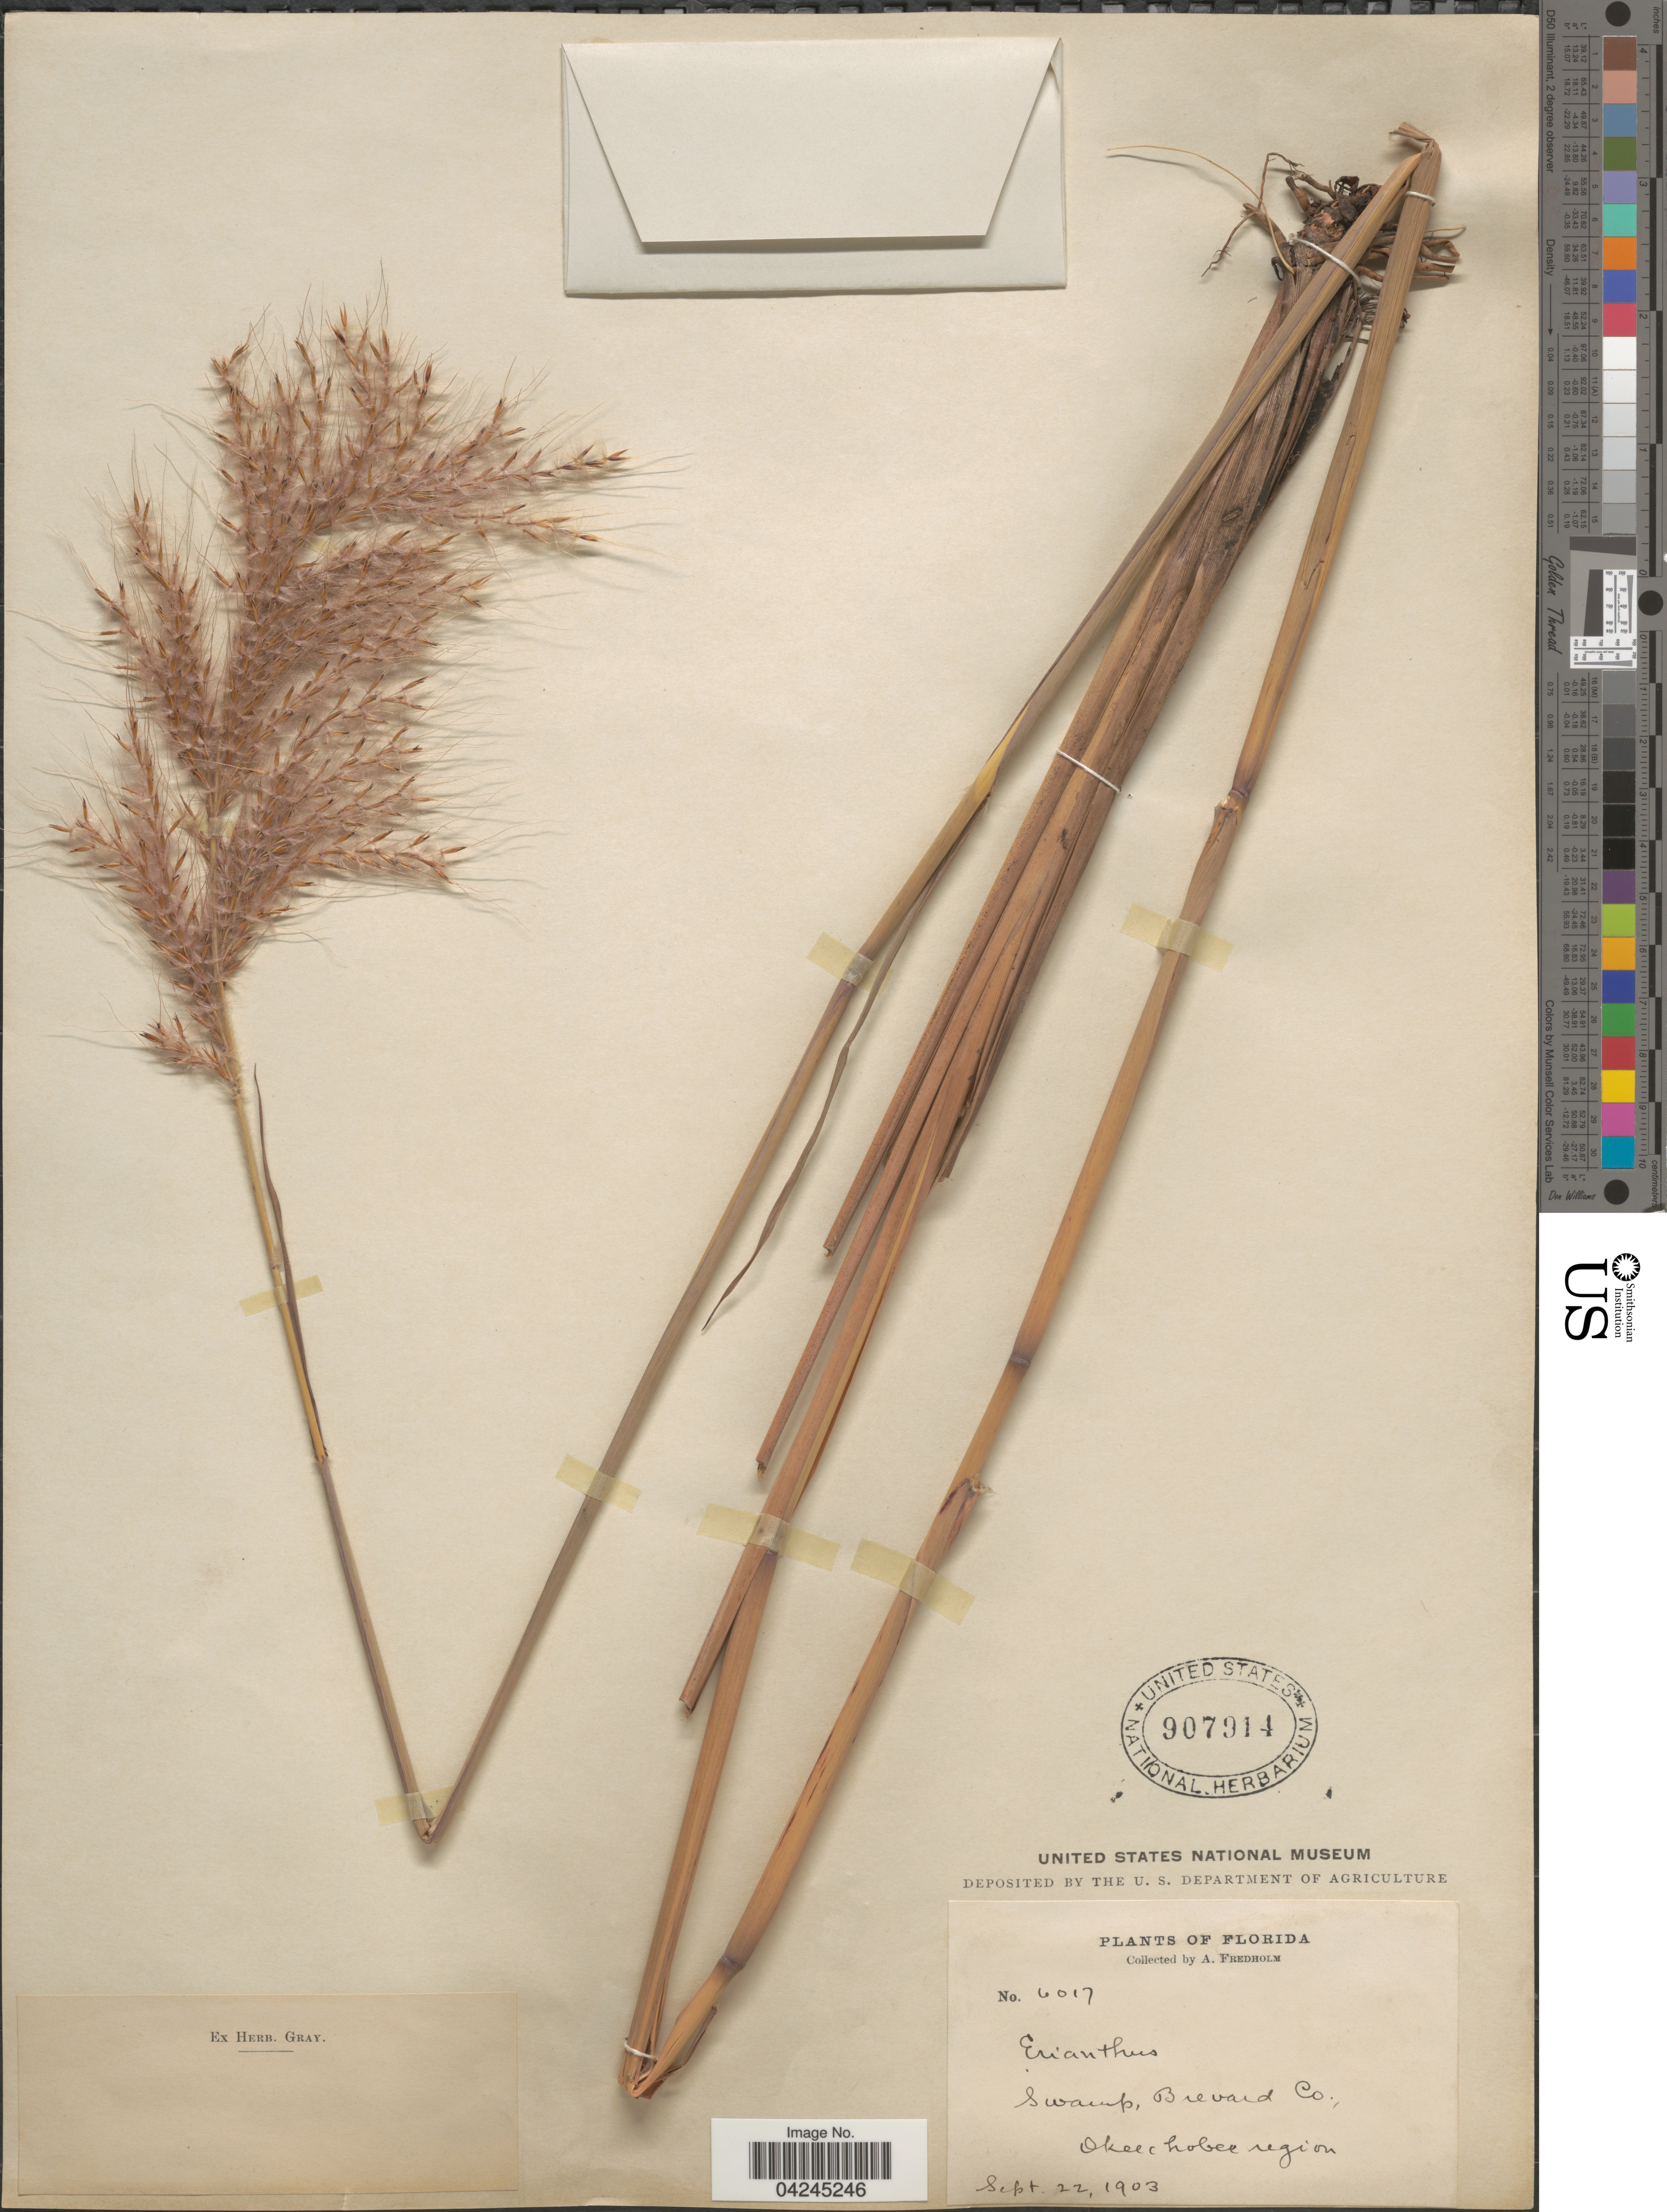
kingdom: Plantae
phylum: Tracheophyta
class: Liliopsida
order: Poales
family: Poaceae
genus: Erianthus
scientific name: Erianthus sp.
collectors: A. Fredholm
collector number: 6017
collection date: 1903-09-22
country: United States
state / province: Florida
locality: Brevard Co., Okeechobee region.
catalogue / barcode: US 907914